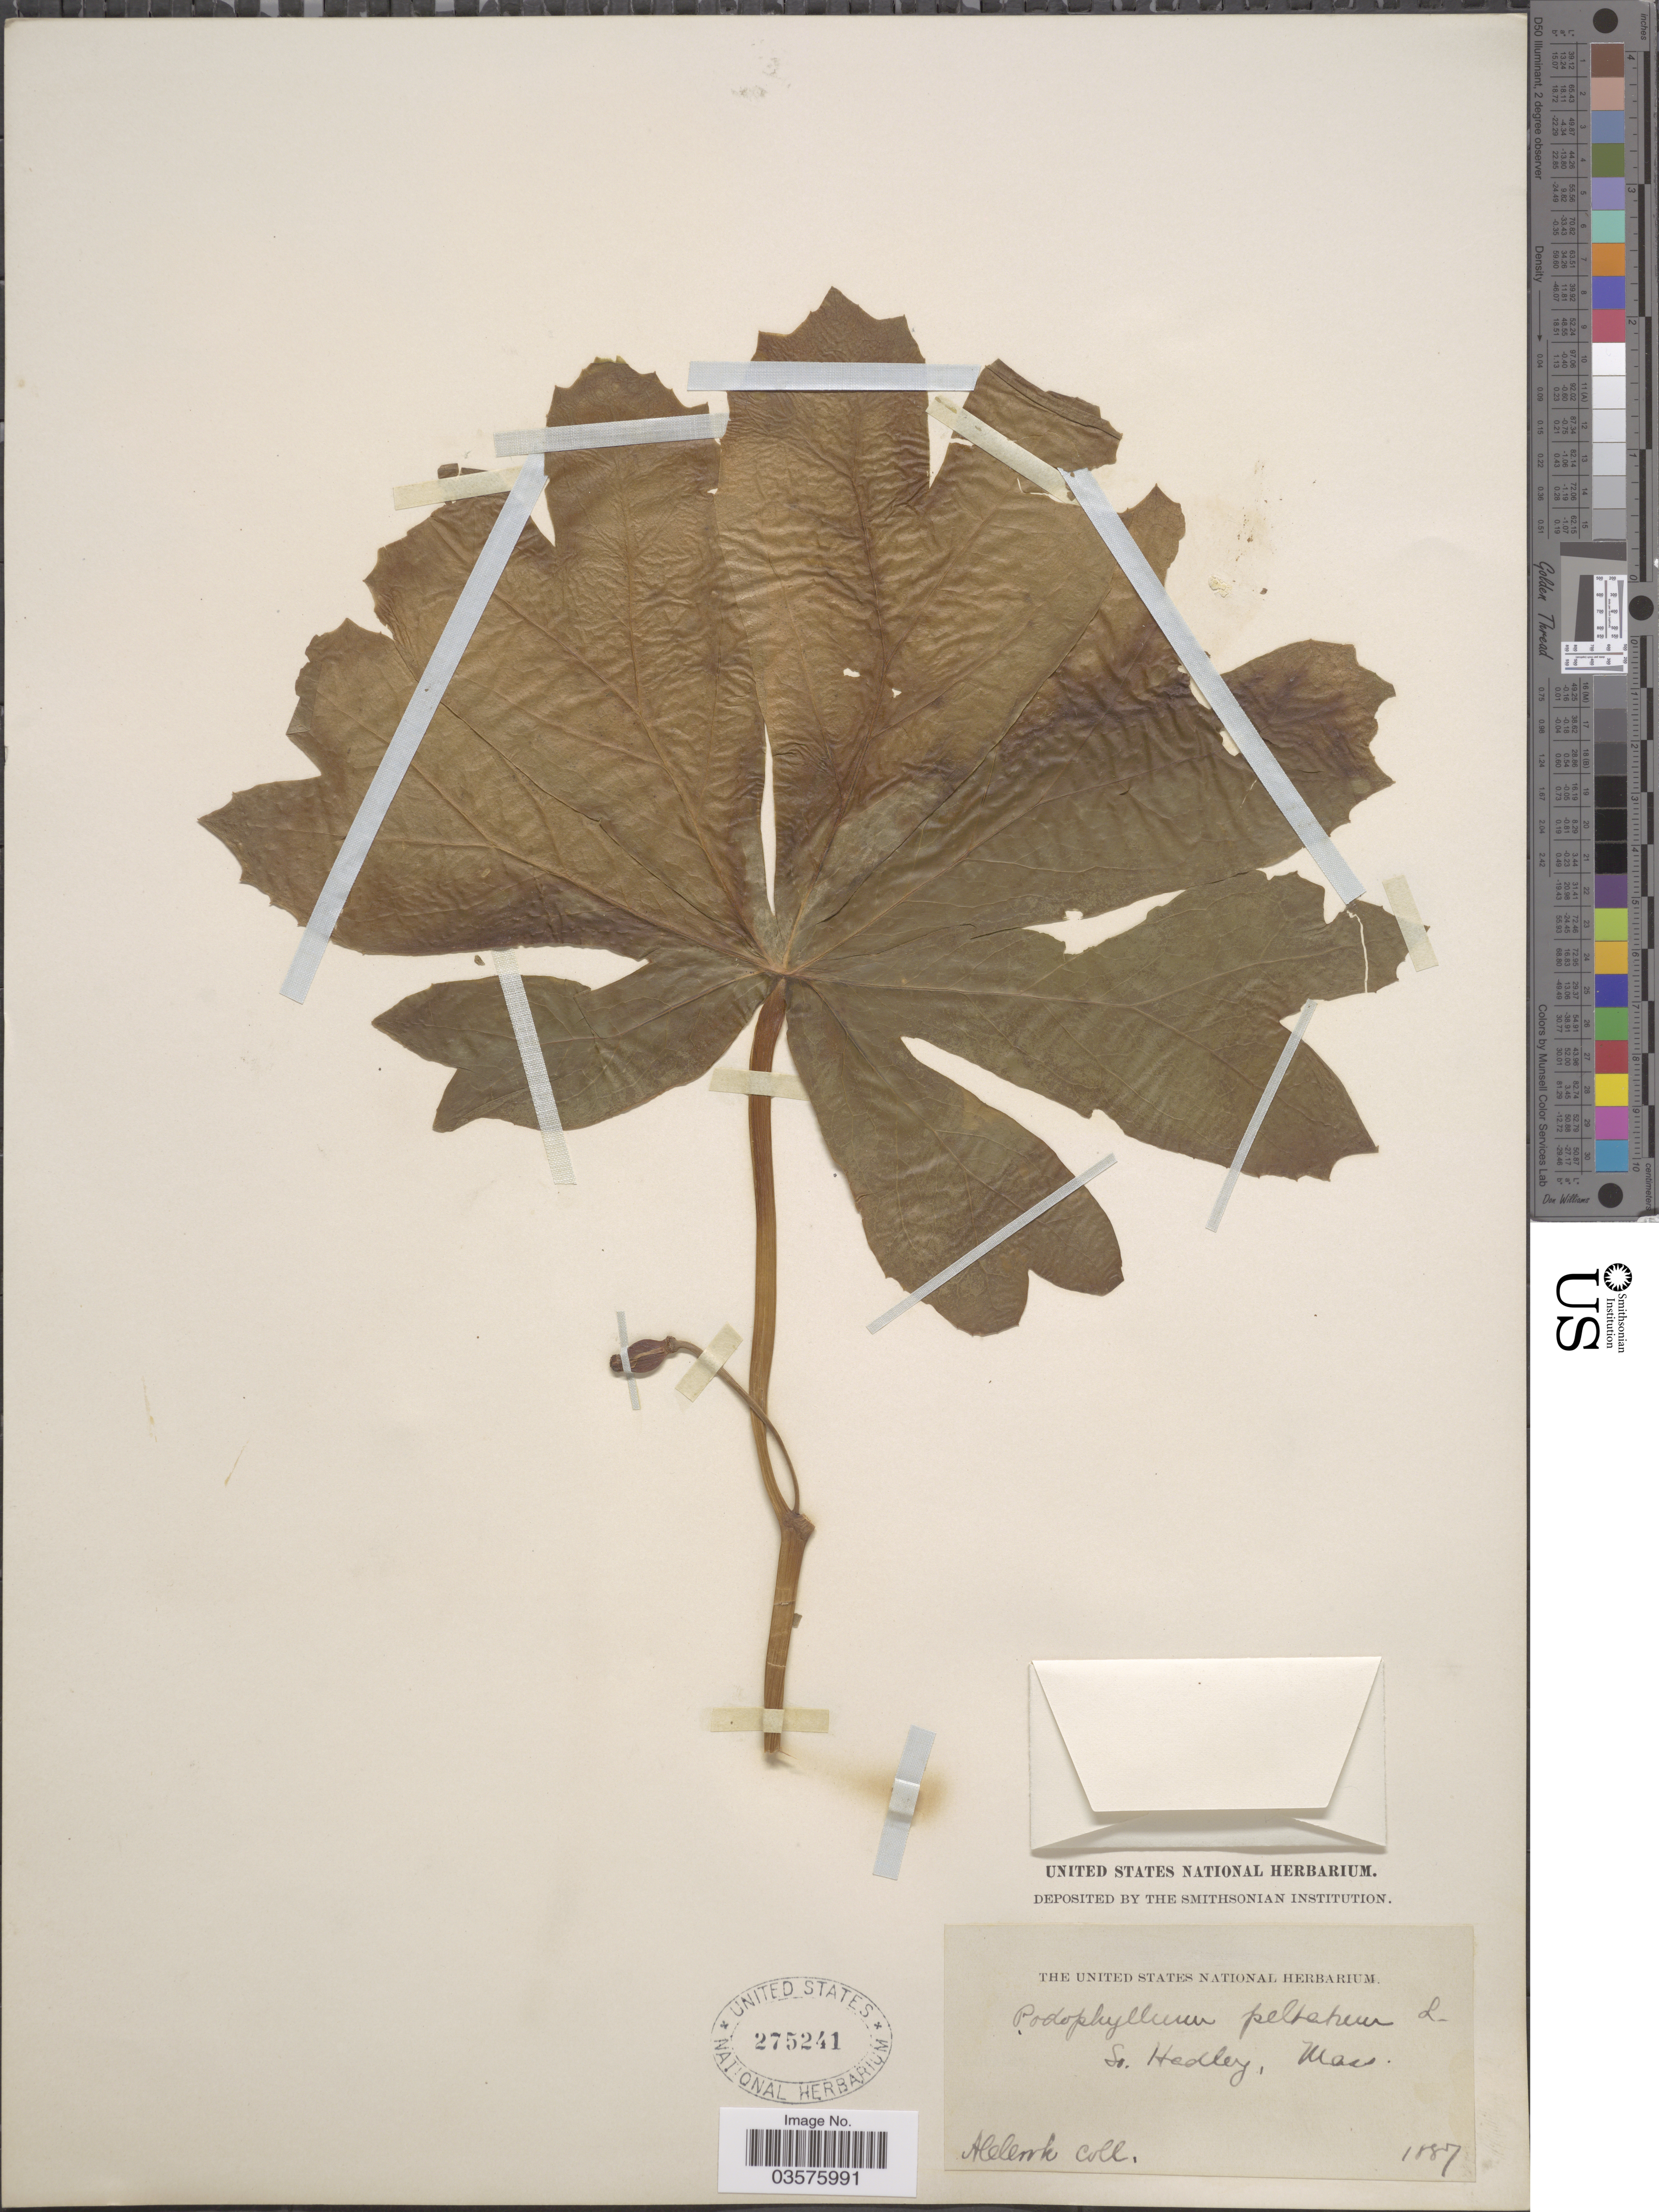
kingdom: Plantae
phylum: Tracheophyta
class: Magnoliopsida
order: Ranunculales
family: Berberidaceae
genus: Podophyllum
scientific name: Podophyllum peltatum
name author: L.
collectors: A. Cook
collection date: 1887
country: United States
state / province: Massachusetts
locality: So. Hadley.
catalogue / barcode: US 275241